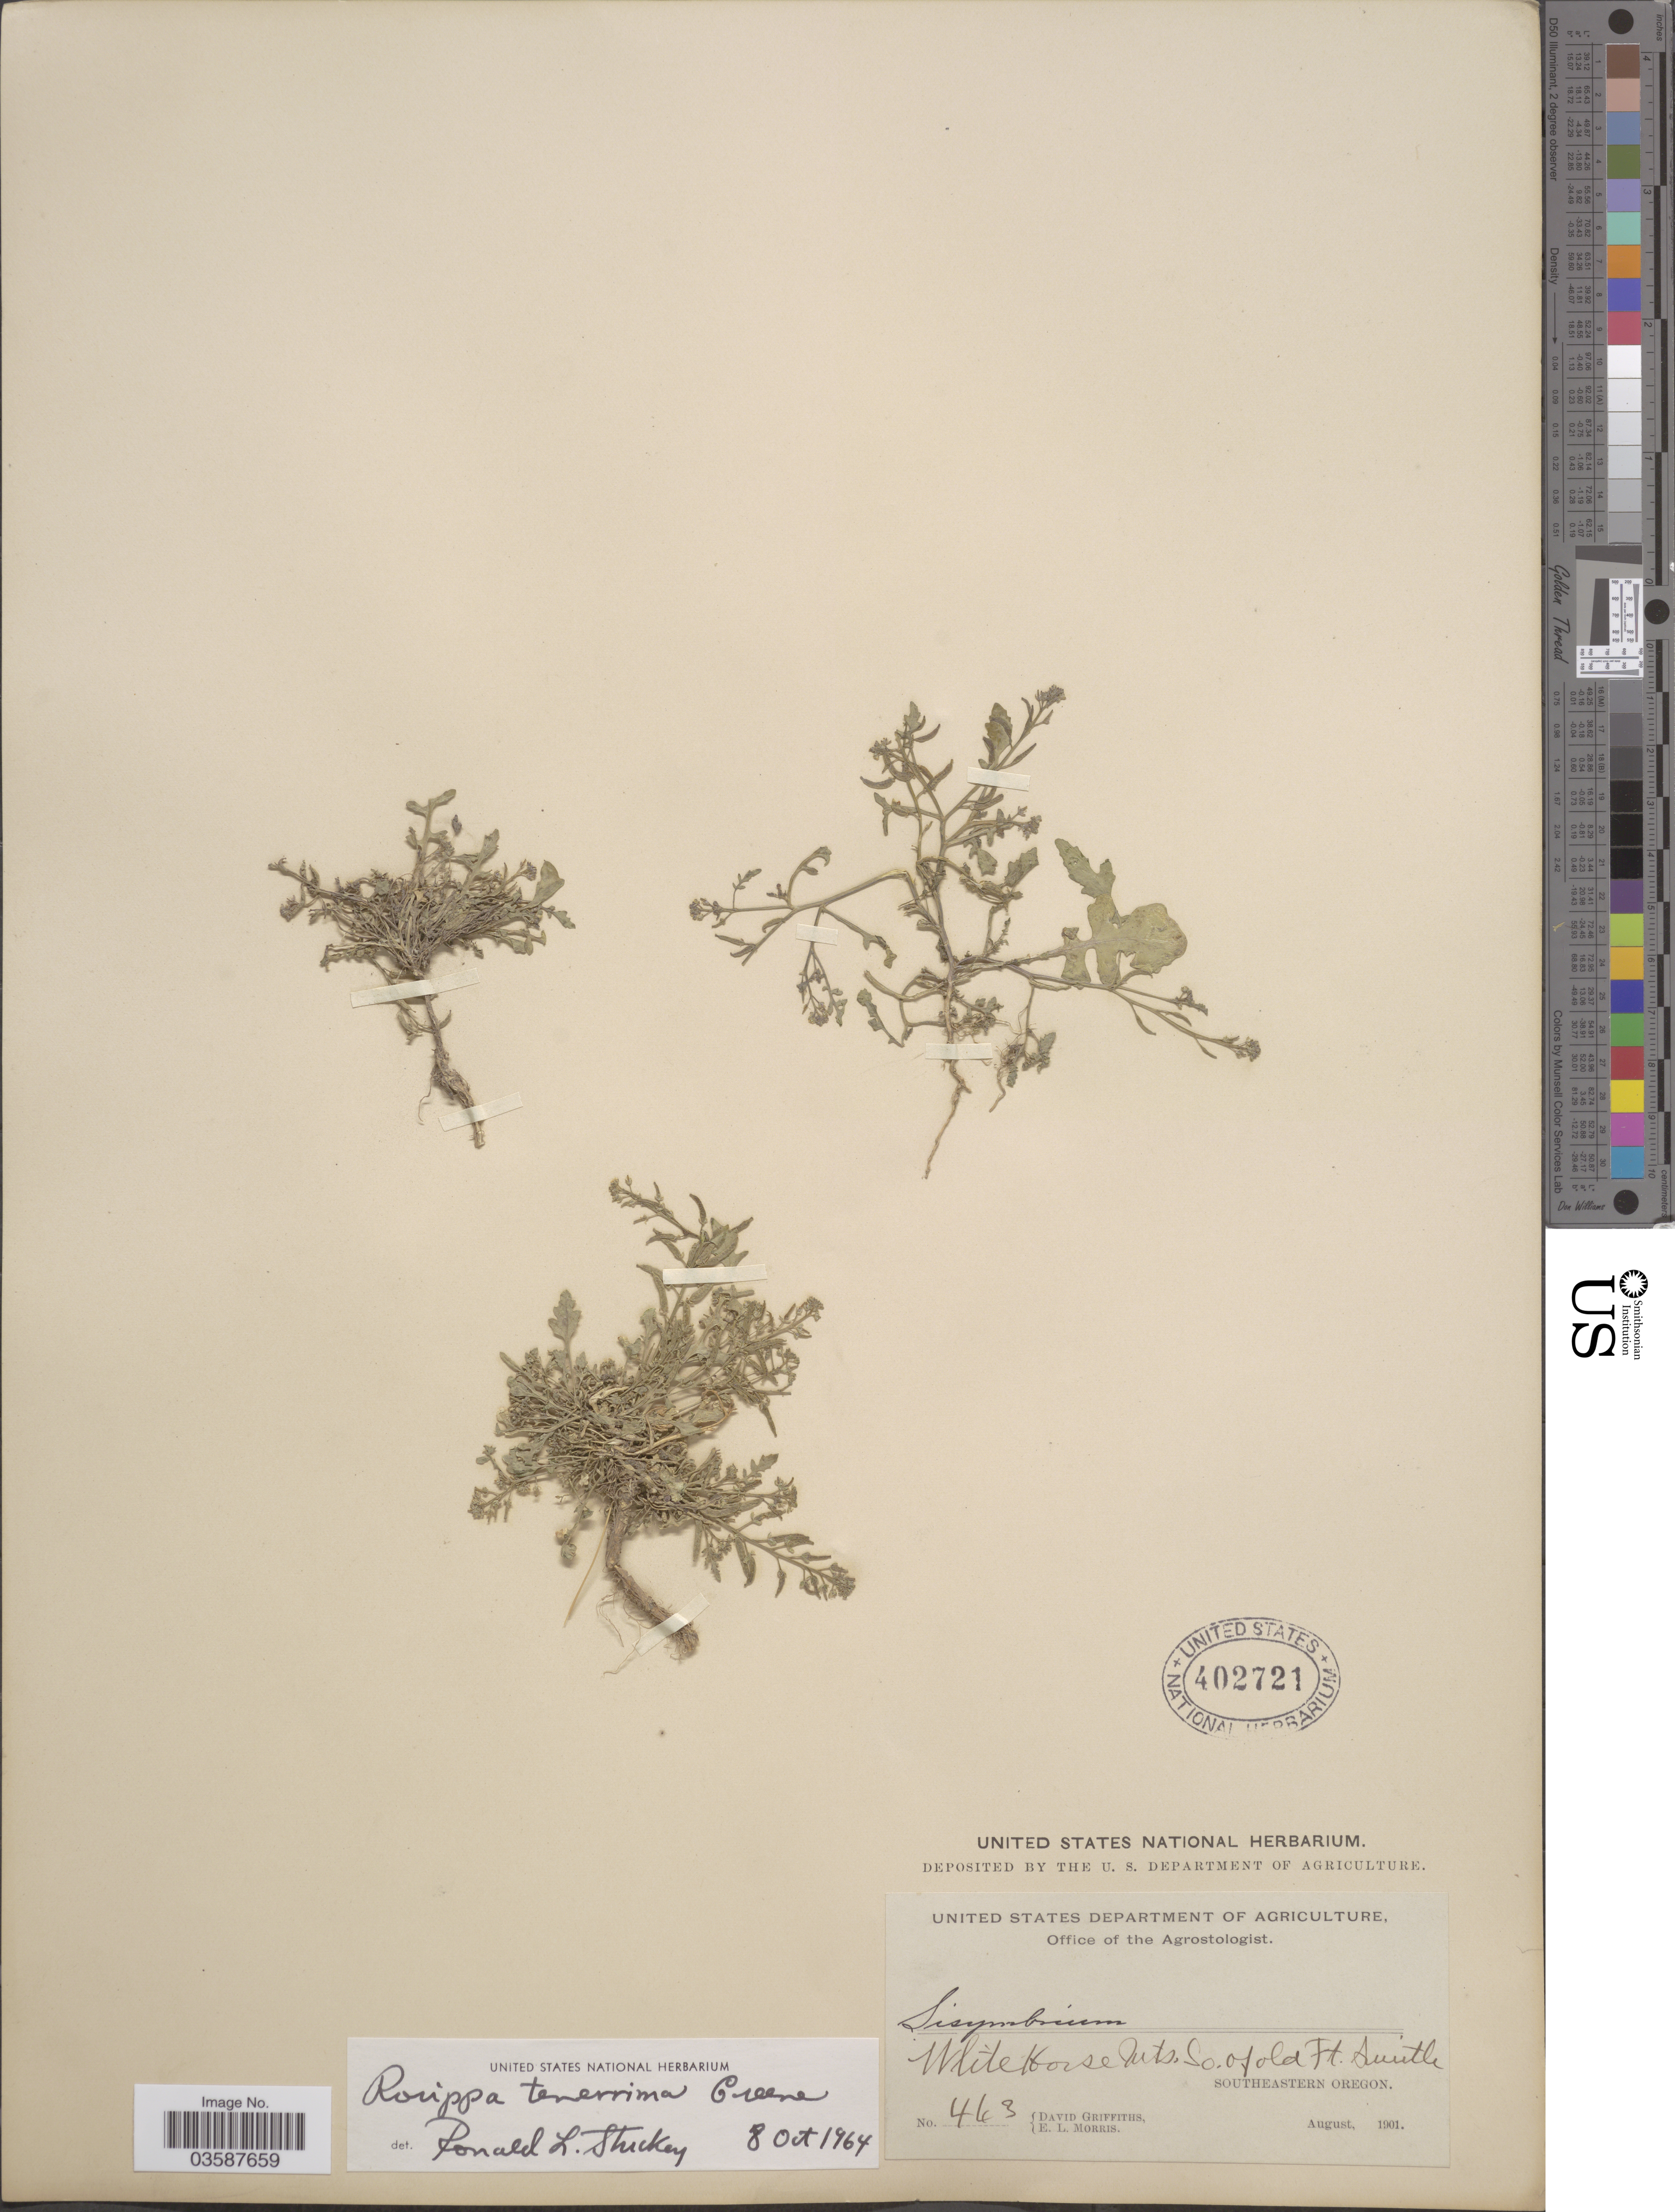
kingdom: Plantae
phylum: Tracheophyta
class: Magnoliopsida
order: Brassicales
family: Brassicaceae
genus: Rorippa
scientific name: Rorippa tenerrima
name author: Greene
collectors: D. Griffiths & E. Morris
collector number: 443*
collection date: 1901-08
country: United States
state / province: Oregon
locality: White Horse Mts. So. of old Ft. Smith. Southeastern Oregon.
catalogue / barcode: US 402721